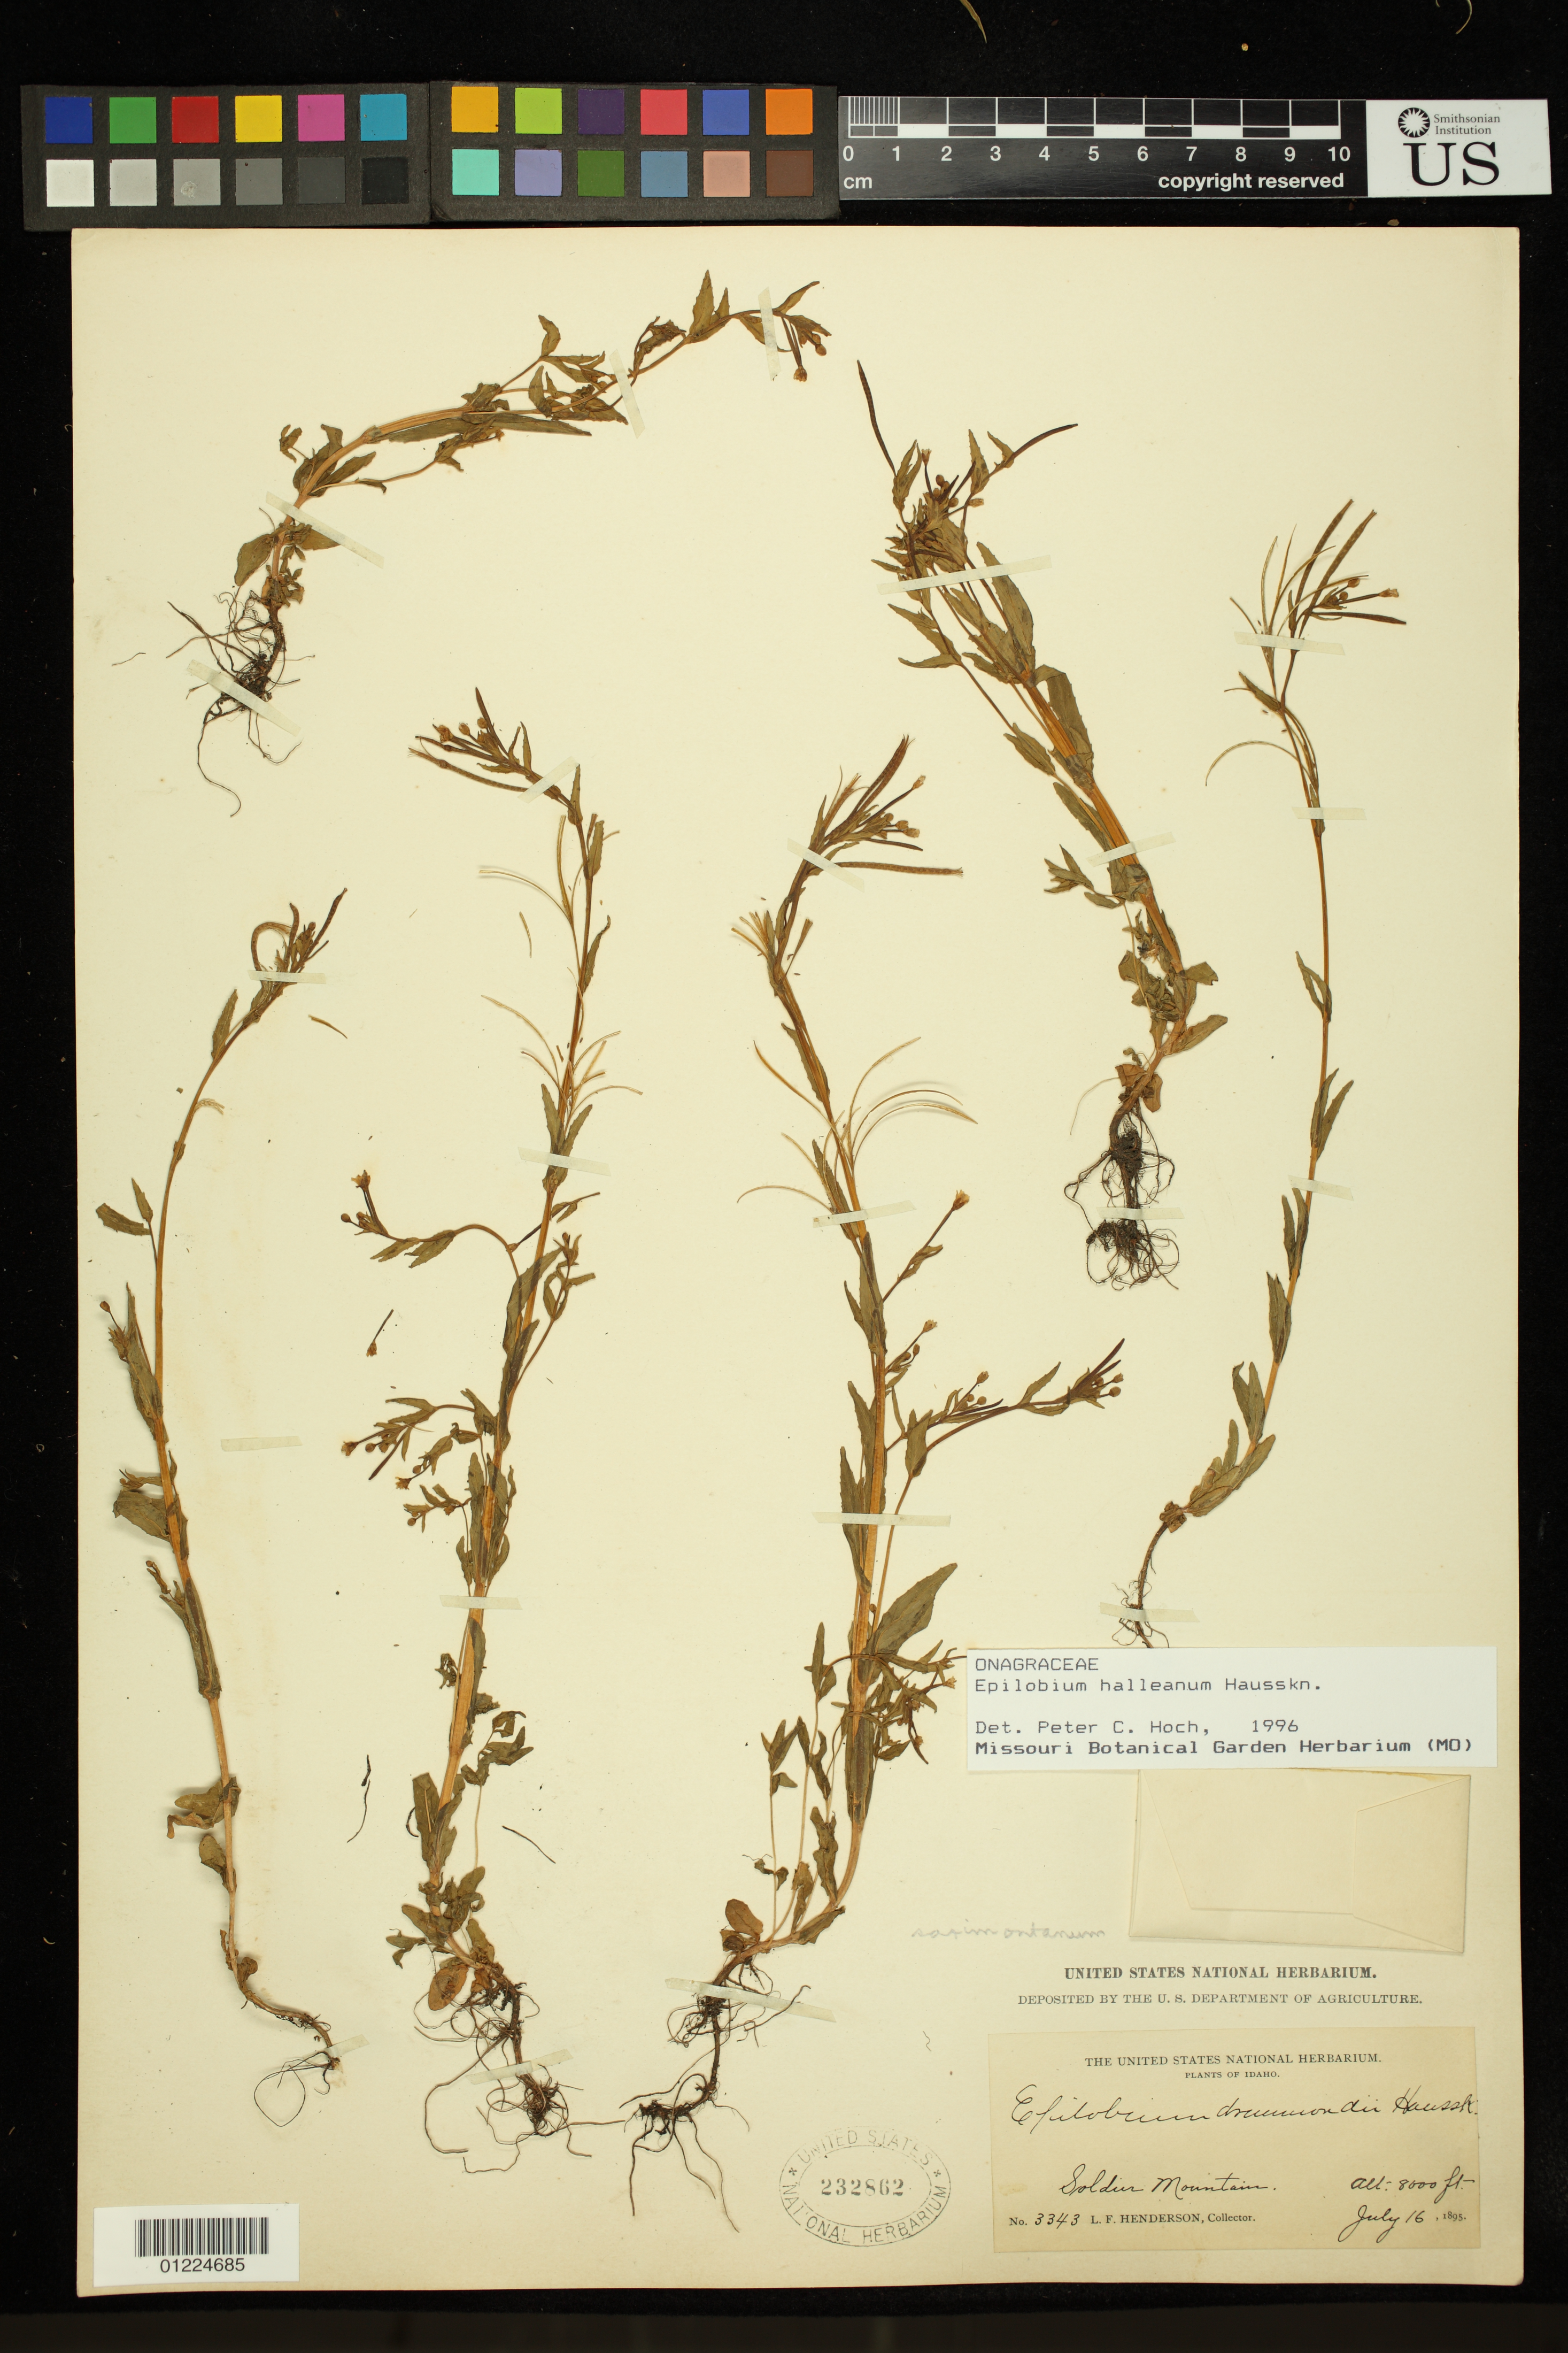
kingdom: Plantae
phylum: Tracheophyta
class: Magnoliopsida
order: Myrtales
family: Onagraceae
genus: Epilobium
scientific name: Epilobium hallianum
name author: Hausskn.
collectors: L. F. Henderson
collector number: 3343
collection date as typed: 16 Jul 1895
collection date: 1895-07-16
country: United States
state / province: Idaho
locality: Soldier Mountains; alt. 8000 ft.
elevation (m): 2438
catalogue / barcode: US 232862